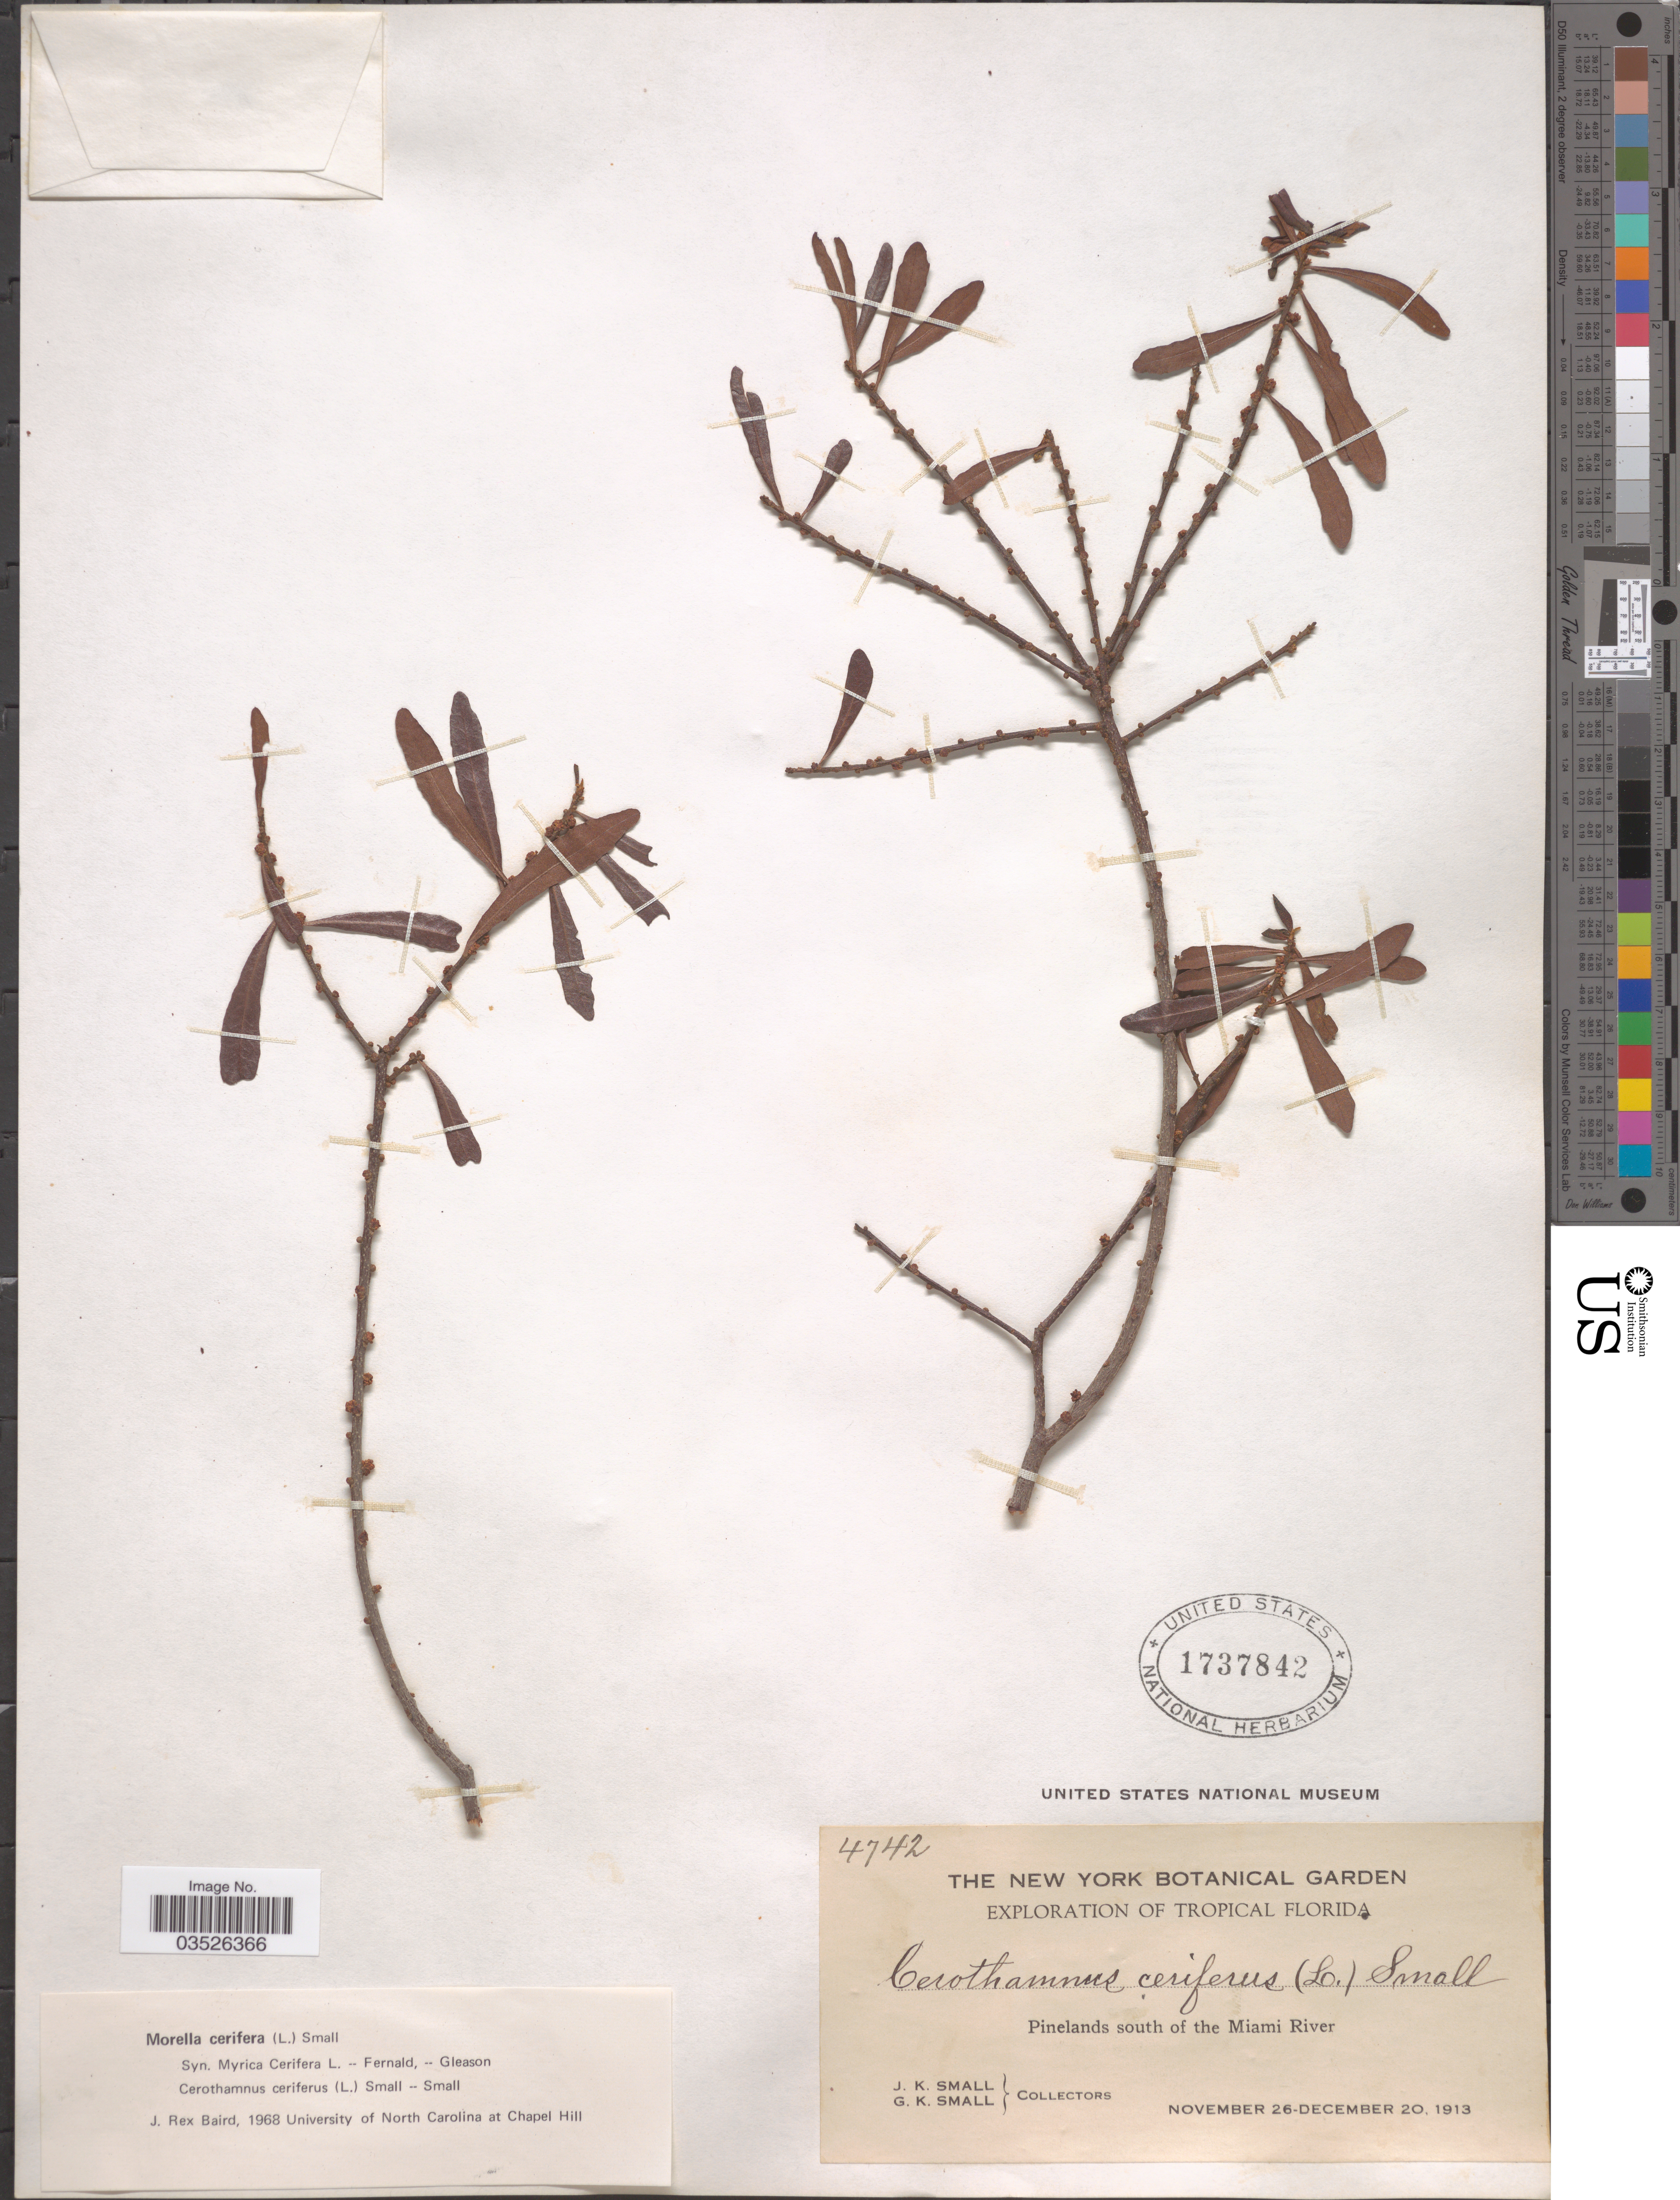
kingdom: Plantae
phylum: Tracheophyta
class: Magnoliopsida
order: Fagales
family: Myricaceae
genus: Morella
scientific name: Morella cerifera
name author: (L.) Small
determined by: Baird, James Rex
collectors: J. K. Small & G. K. Small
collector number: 4742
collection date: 1913-11-26/1913-12-20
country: United States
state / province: Florida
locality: Tropical Florida. Pinelands south of the Miami River.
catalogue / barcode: US 1737842